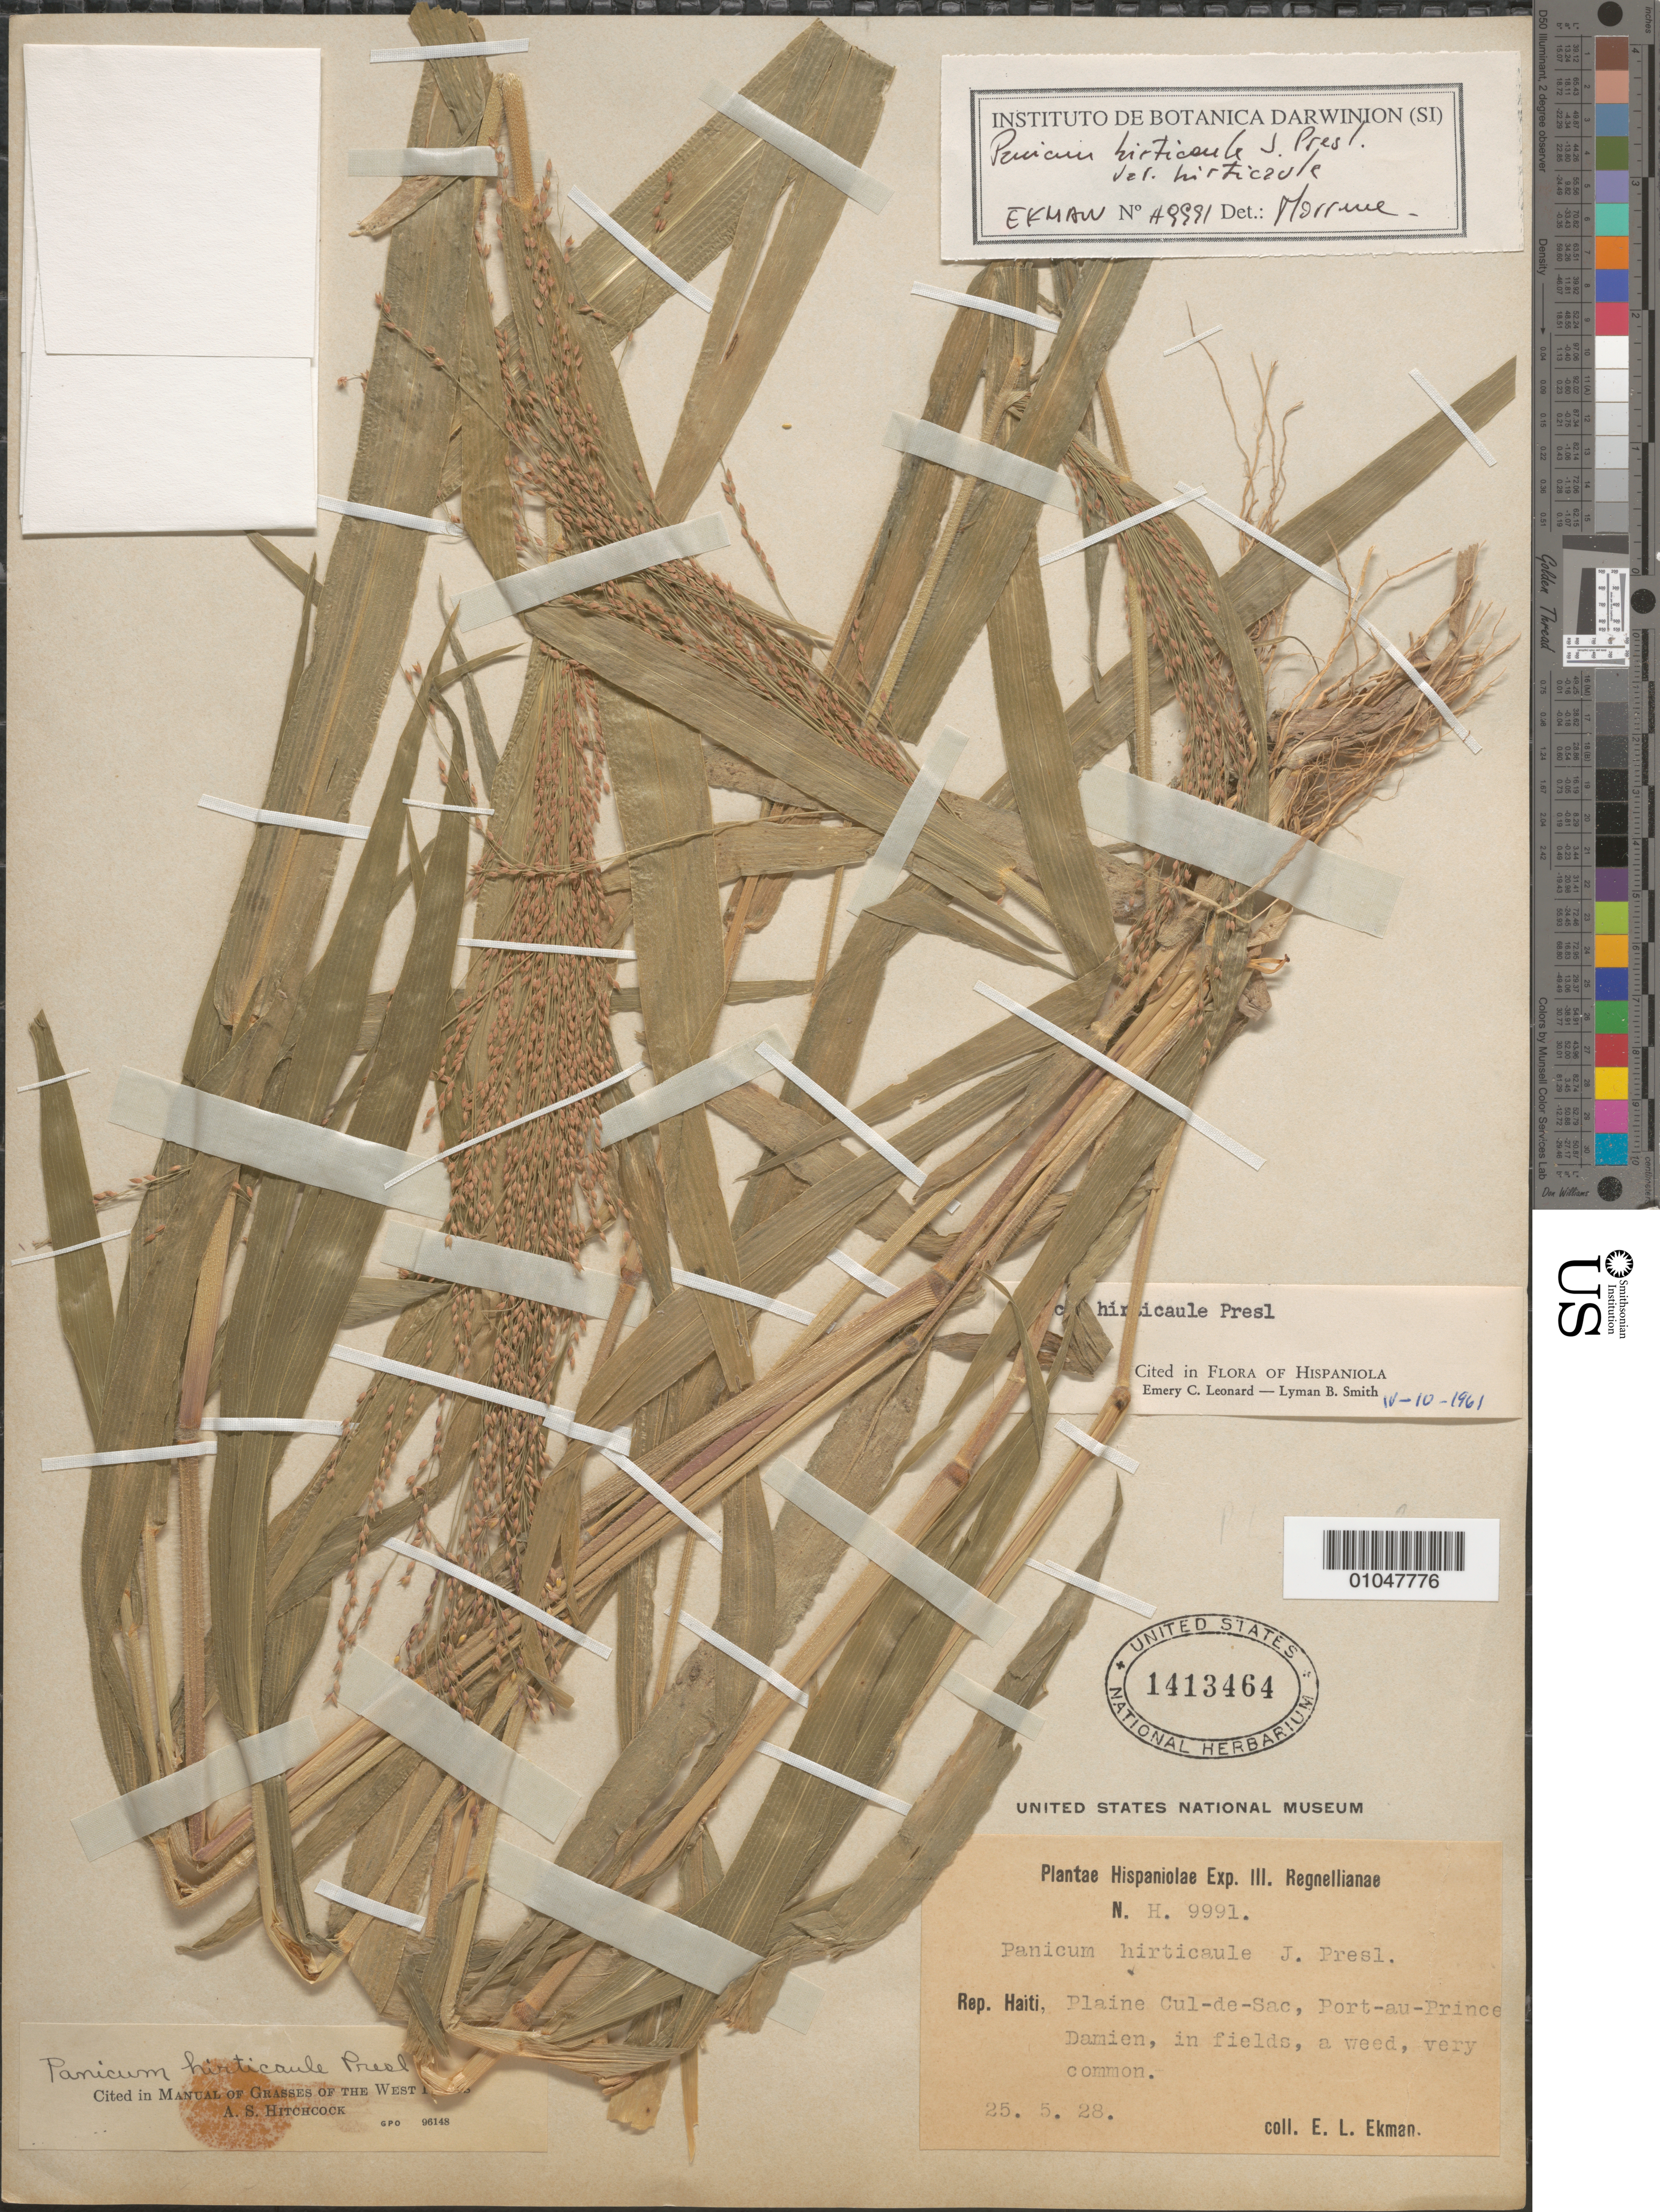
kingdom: Plantae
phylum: Tracheophyta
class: Liliopsida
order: Poales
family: Poaceae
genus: Panicum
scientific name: Panicum hirticaule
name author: J. Presl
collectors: E. L. Ekman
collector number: H 9991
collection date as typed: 25 May 1928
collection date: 1928-05-25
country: Haiti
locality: Plaine Cul-de-sac, Port-au-Prince Damien,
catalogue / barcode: US 1413464